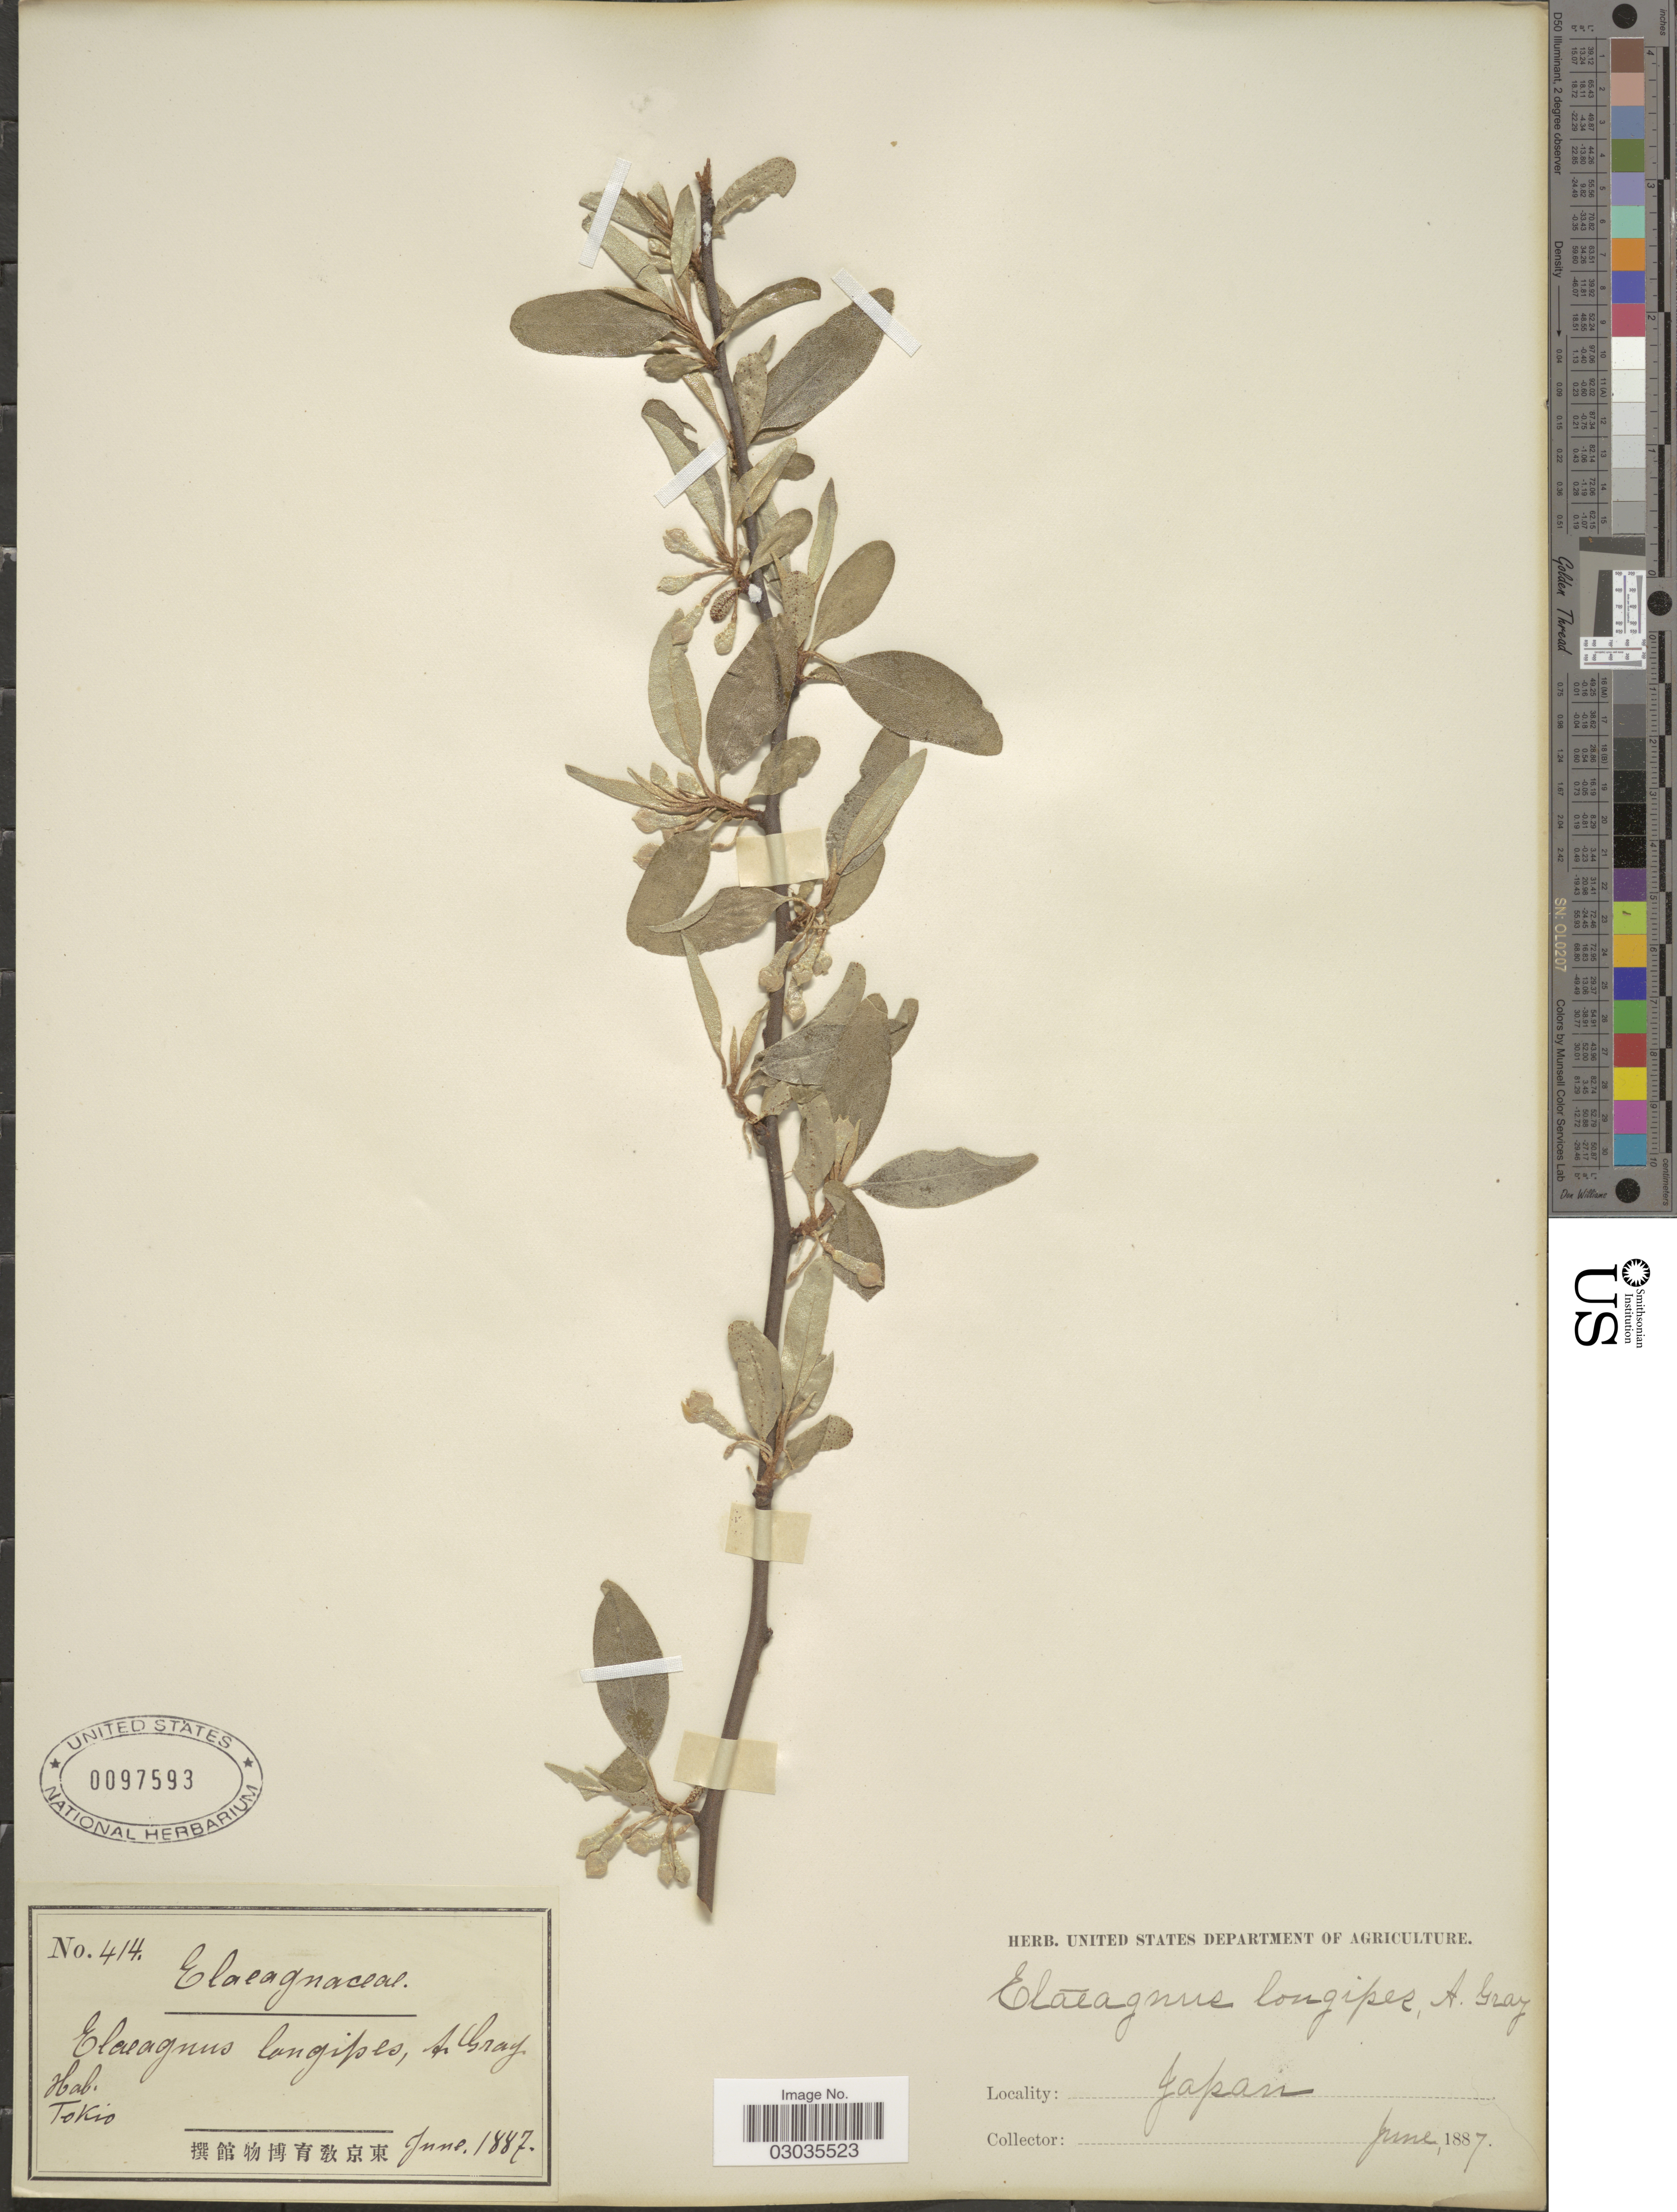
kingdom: Plantae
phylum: Tracheophyta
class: Magnoliopsida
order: Rosales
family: Elaeagnaceae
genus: Elaeagnus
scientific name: Elaeagnus longipes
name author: A. Gray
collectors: ex herb. U. S. Department of Agriculture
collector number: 414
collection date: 1887-06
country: Japan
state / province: Tokyo, Federal City of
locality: Tokio.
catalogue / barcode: US 97593